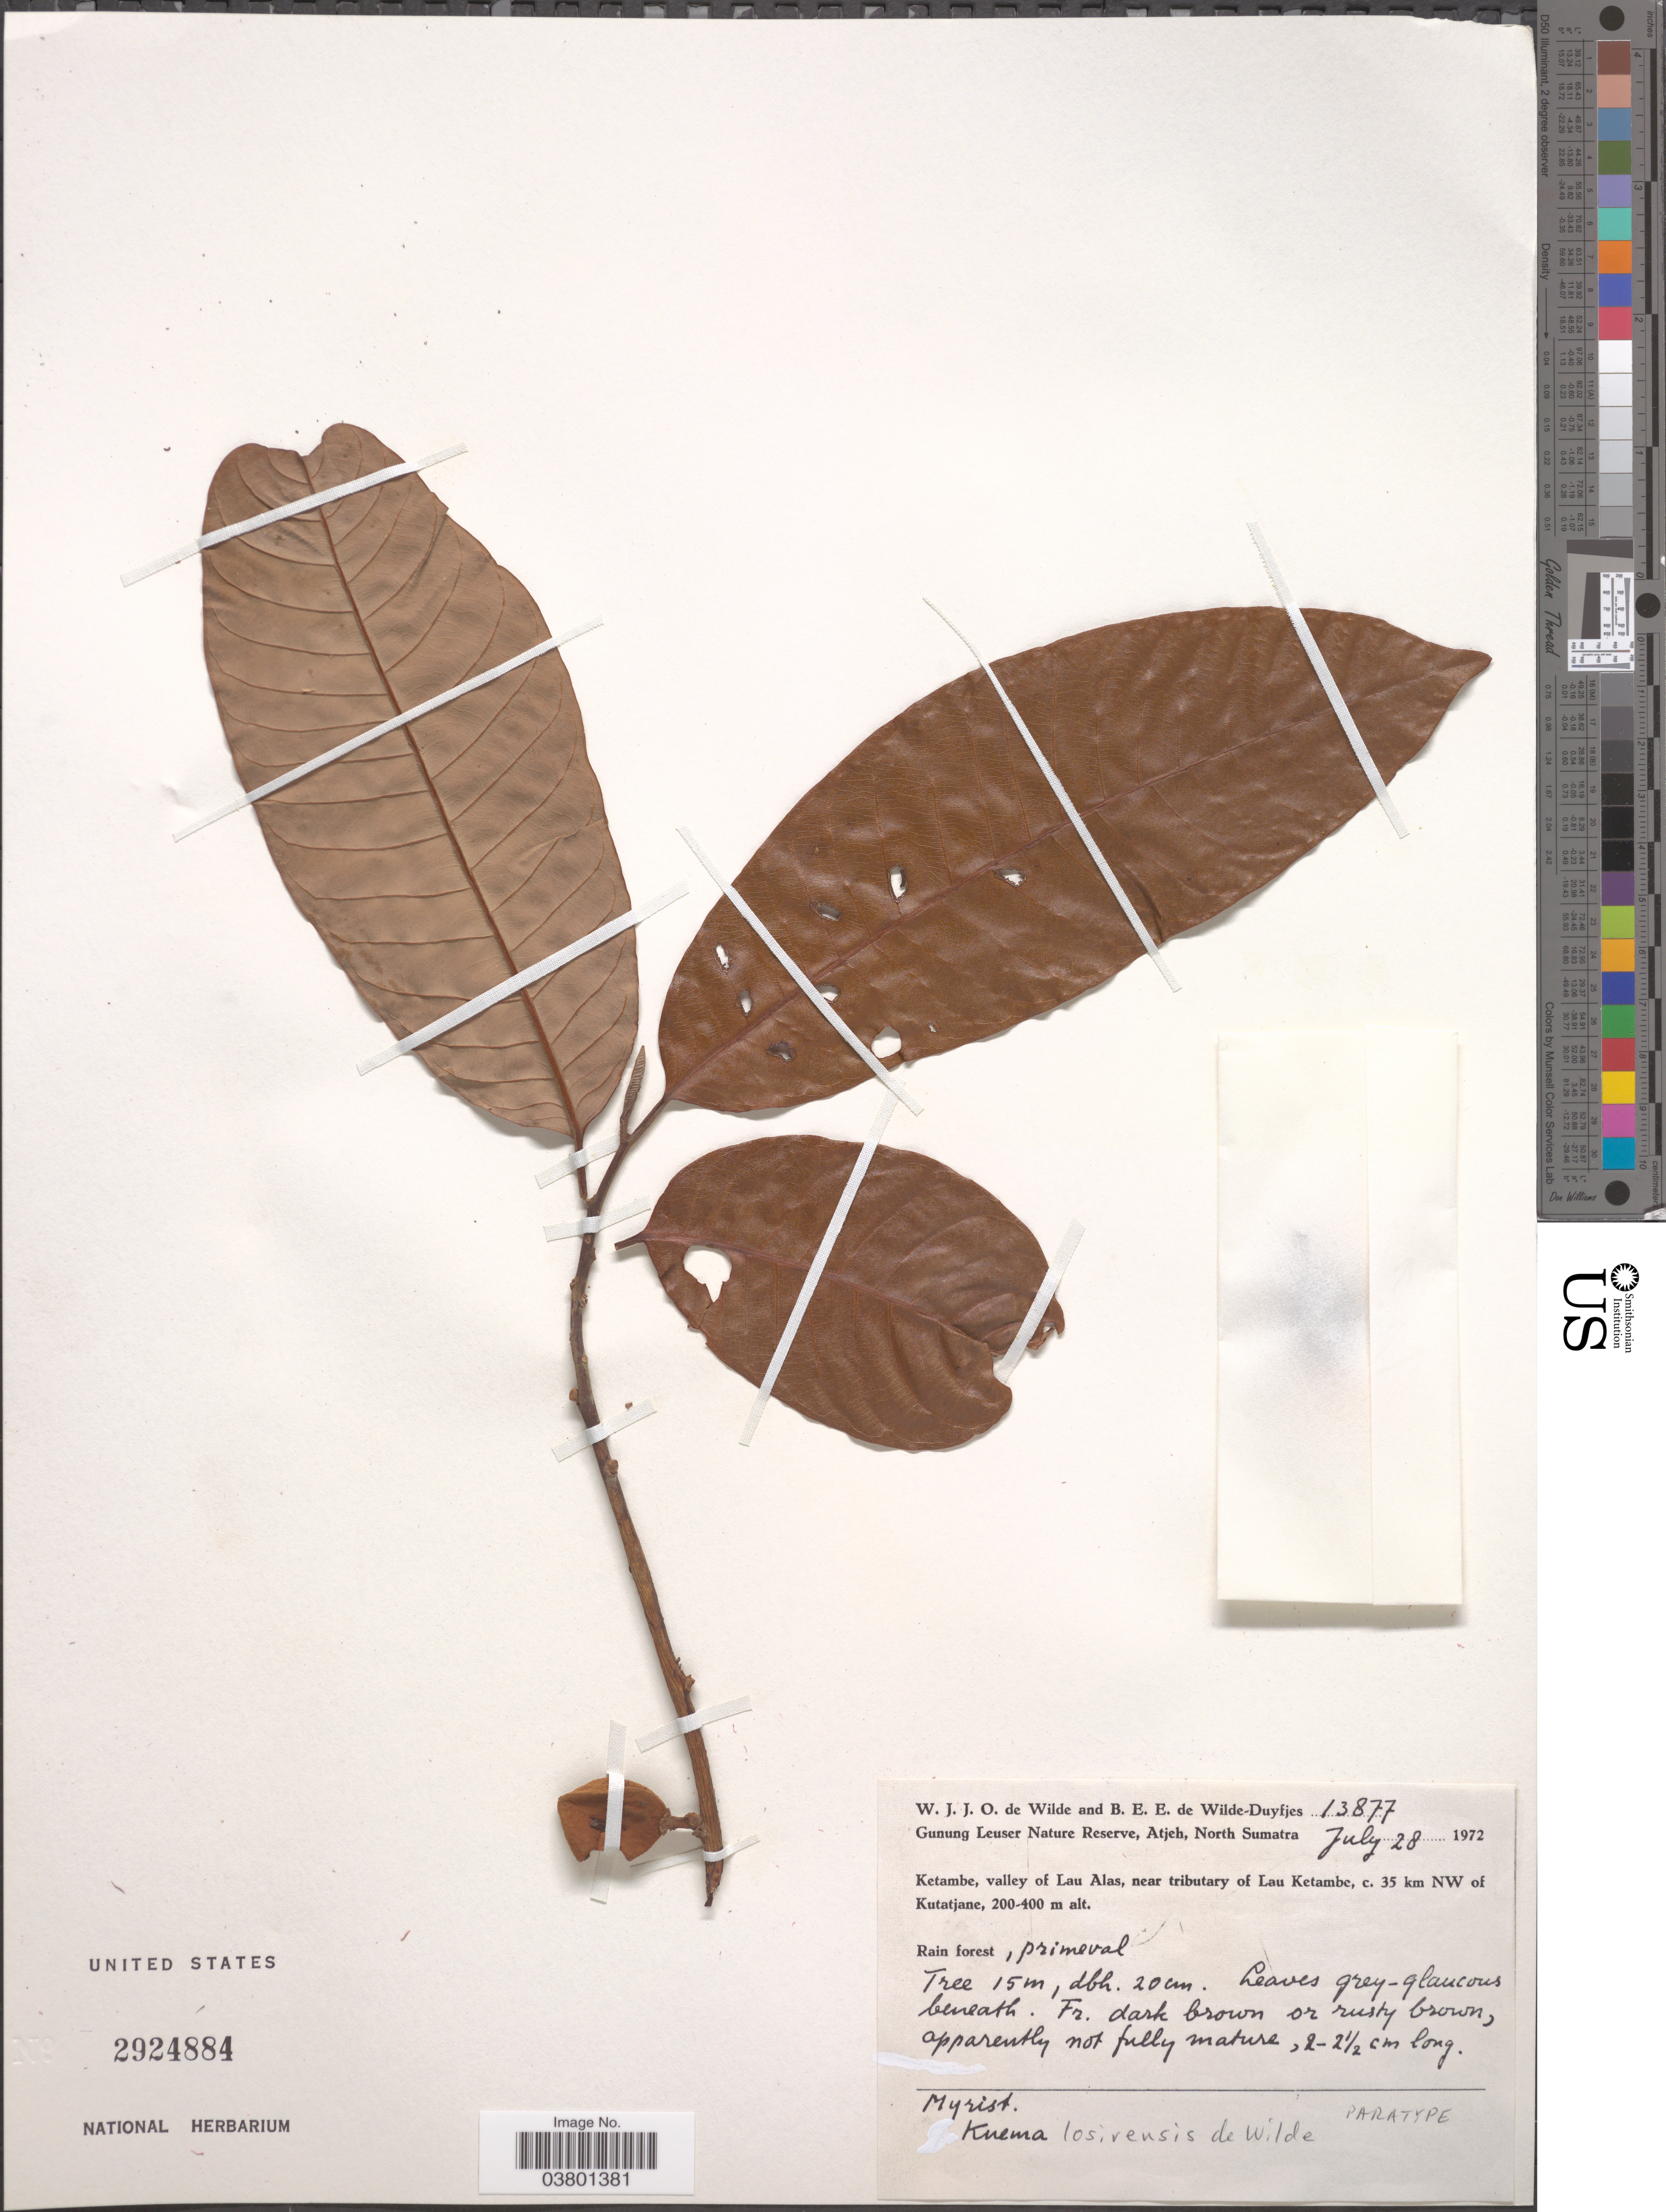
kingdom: Plantae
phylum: Tracheophyta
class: Magnoliopsida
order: Magnoliales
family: Myristicaceae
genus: Knema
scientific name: Knema losirensis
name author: W.J. de Wilde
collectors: W. J. de Wilde & B. E. de Wilde-Duyfjes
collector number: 13877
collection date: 1972-07-28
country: Indonesia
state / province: Sumatra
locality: Gunung Leuser Nature Reserve, Atjeh, North Sumatra. Ketambe; valley of Lau Alas, near tributary of Lau Ketambe, c. 35 km NW of Kutatjane.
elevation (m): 200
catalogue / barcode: US 2924884